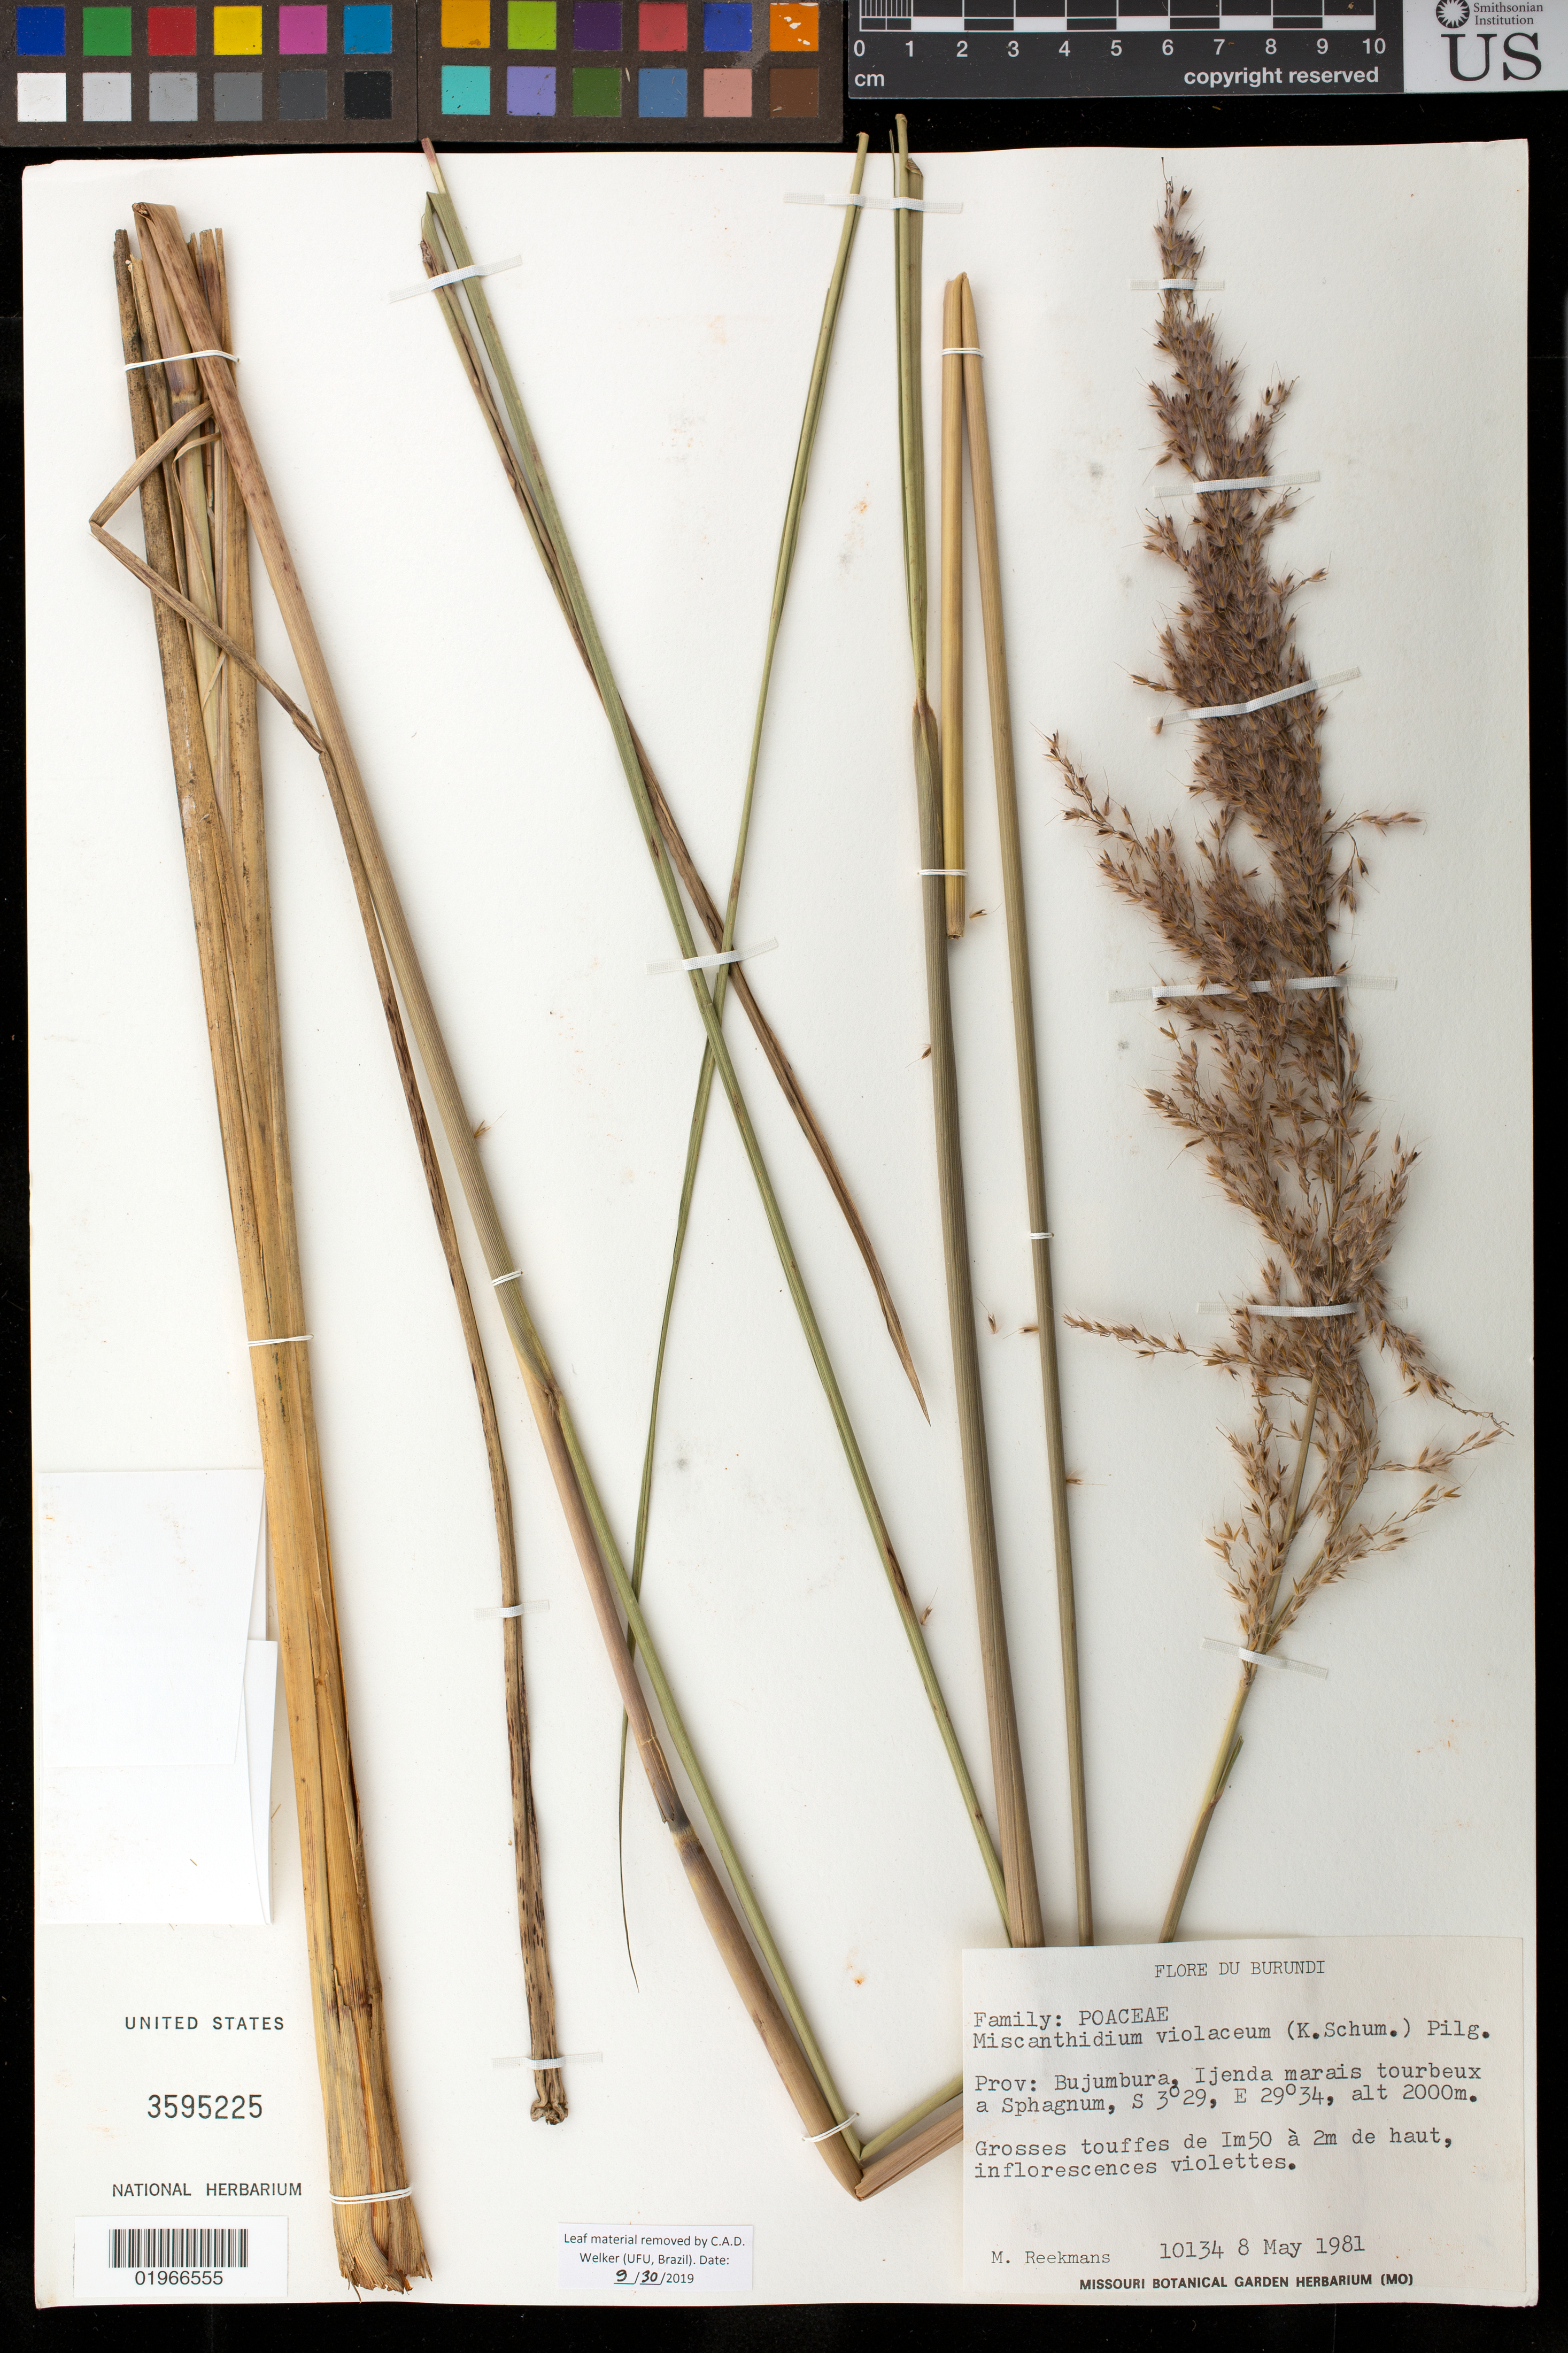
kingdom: Plantae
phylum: Tracheophyta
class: Liliopsida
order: Poales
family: Poaceae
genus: Miscanthidium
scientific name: Miscanthidium violaceum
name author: (K. Schum.) Robyns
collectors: M. Reekmans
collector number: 10134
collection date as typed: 8 May 1981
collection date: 1981-05-08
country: Burundi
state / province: Bujumura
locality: Igenda marais tourbeux a Sphagnum.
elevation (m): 2000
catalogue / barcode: US 3595225